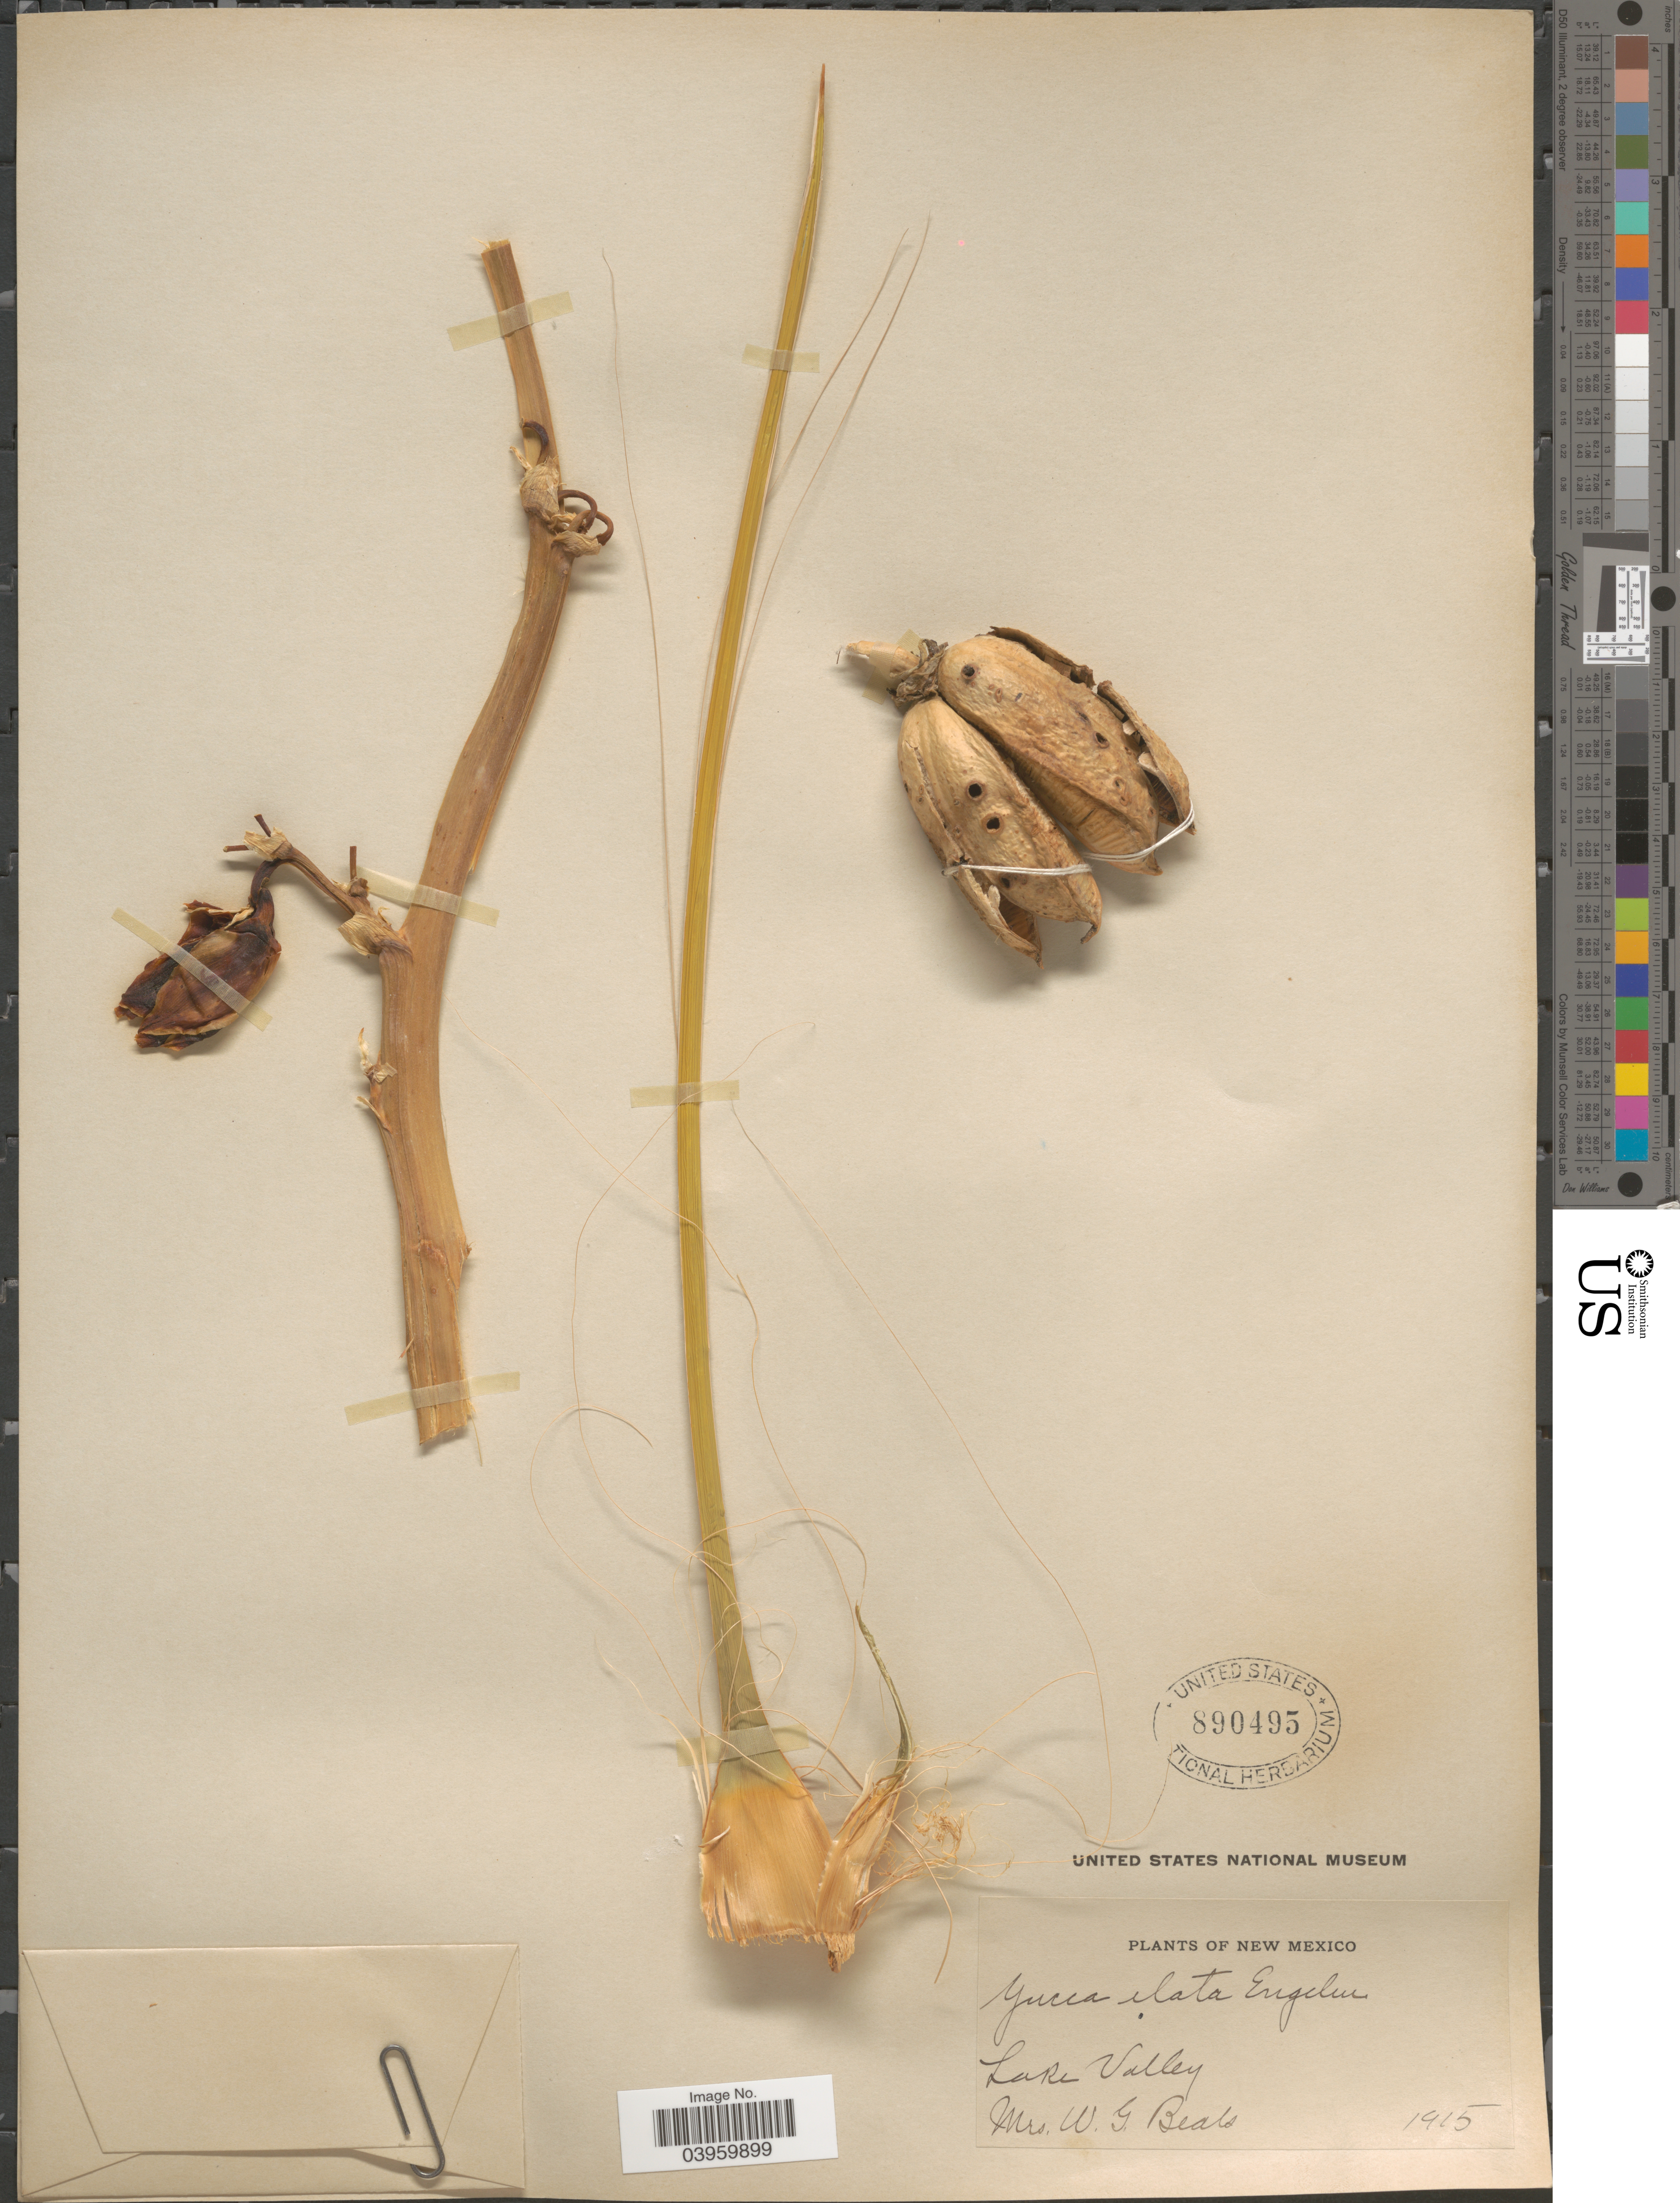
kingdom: Plantae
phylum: Tracheophyta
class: Liliopsida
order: Asparagales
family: Asparagaceae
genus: Yucca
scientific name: Yucca elata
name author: (Engelm.) Engelm.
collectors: Mrs. W. G. Beals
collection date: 1915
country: United States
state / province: New Mexico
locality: Lake Valley.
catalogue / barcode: US 890495